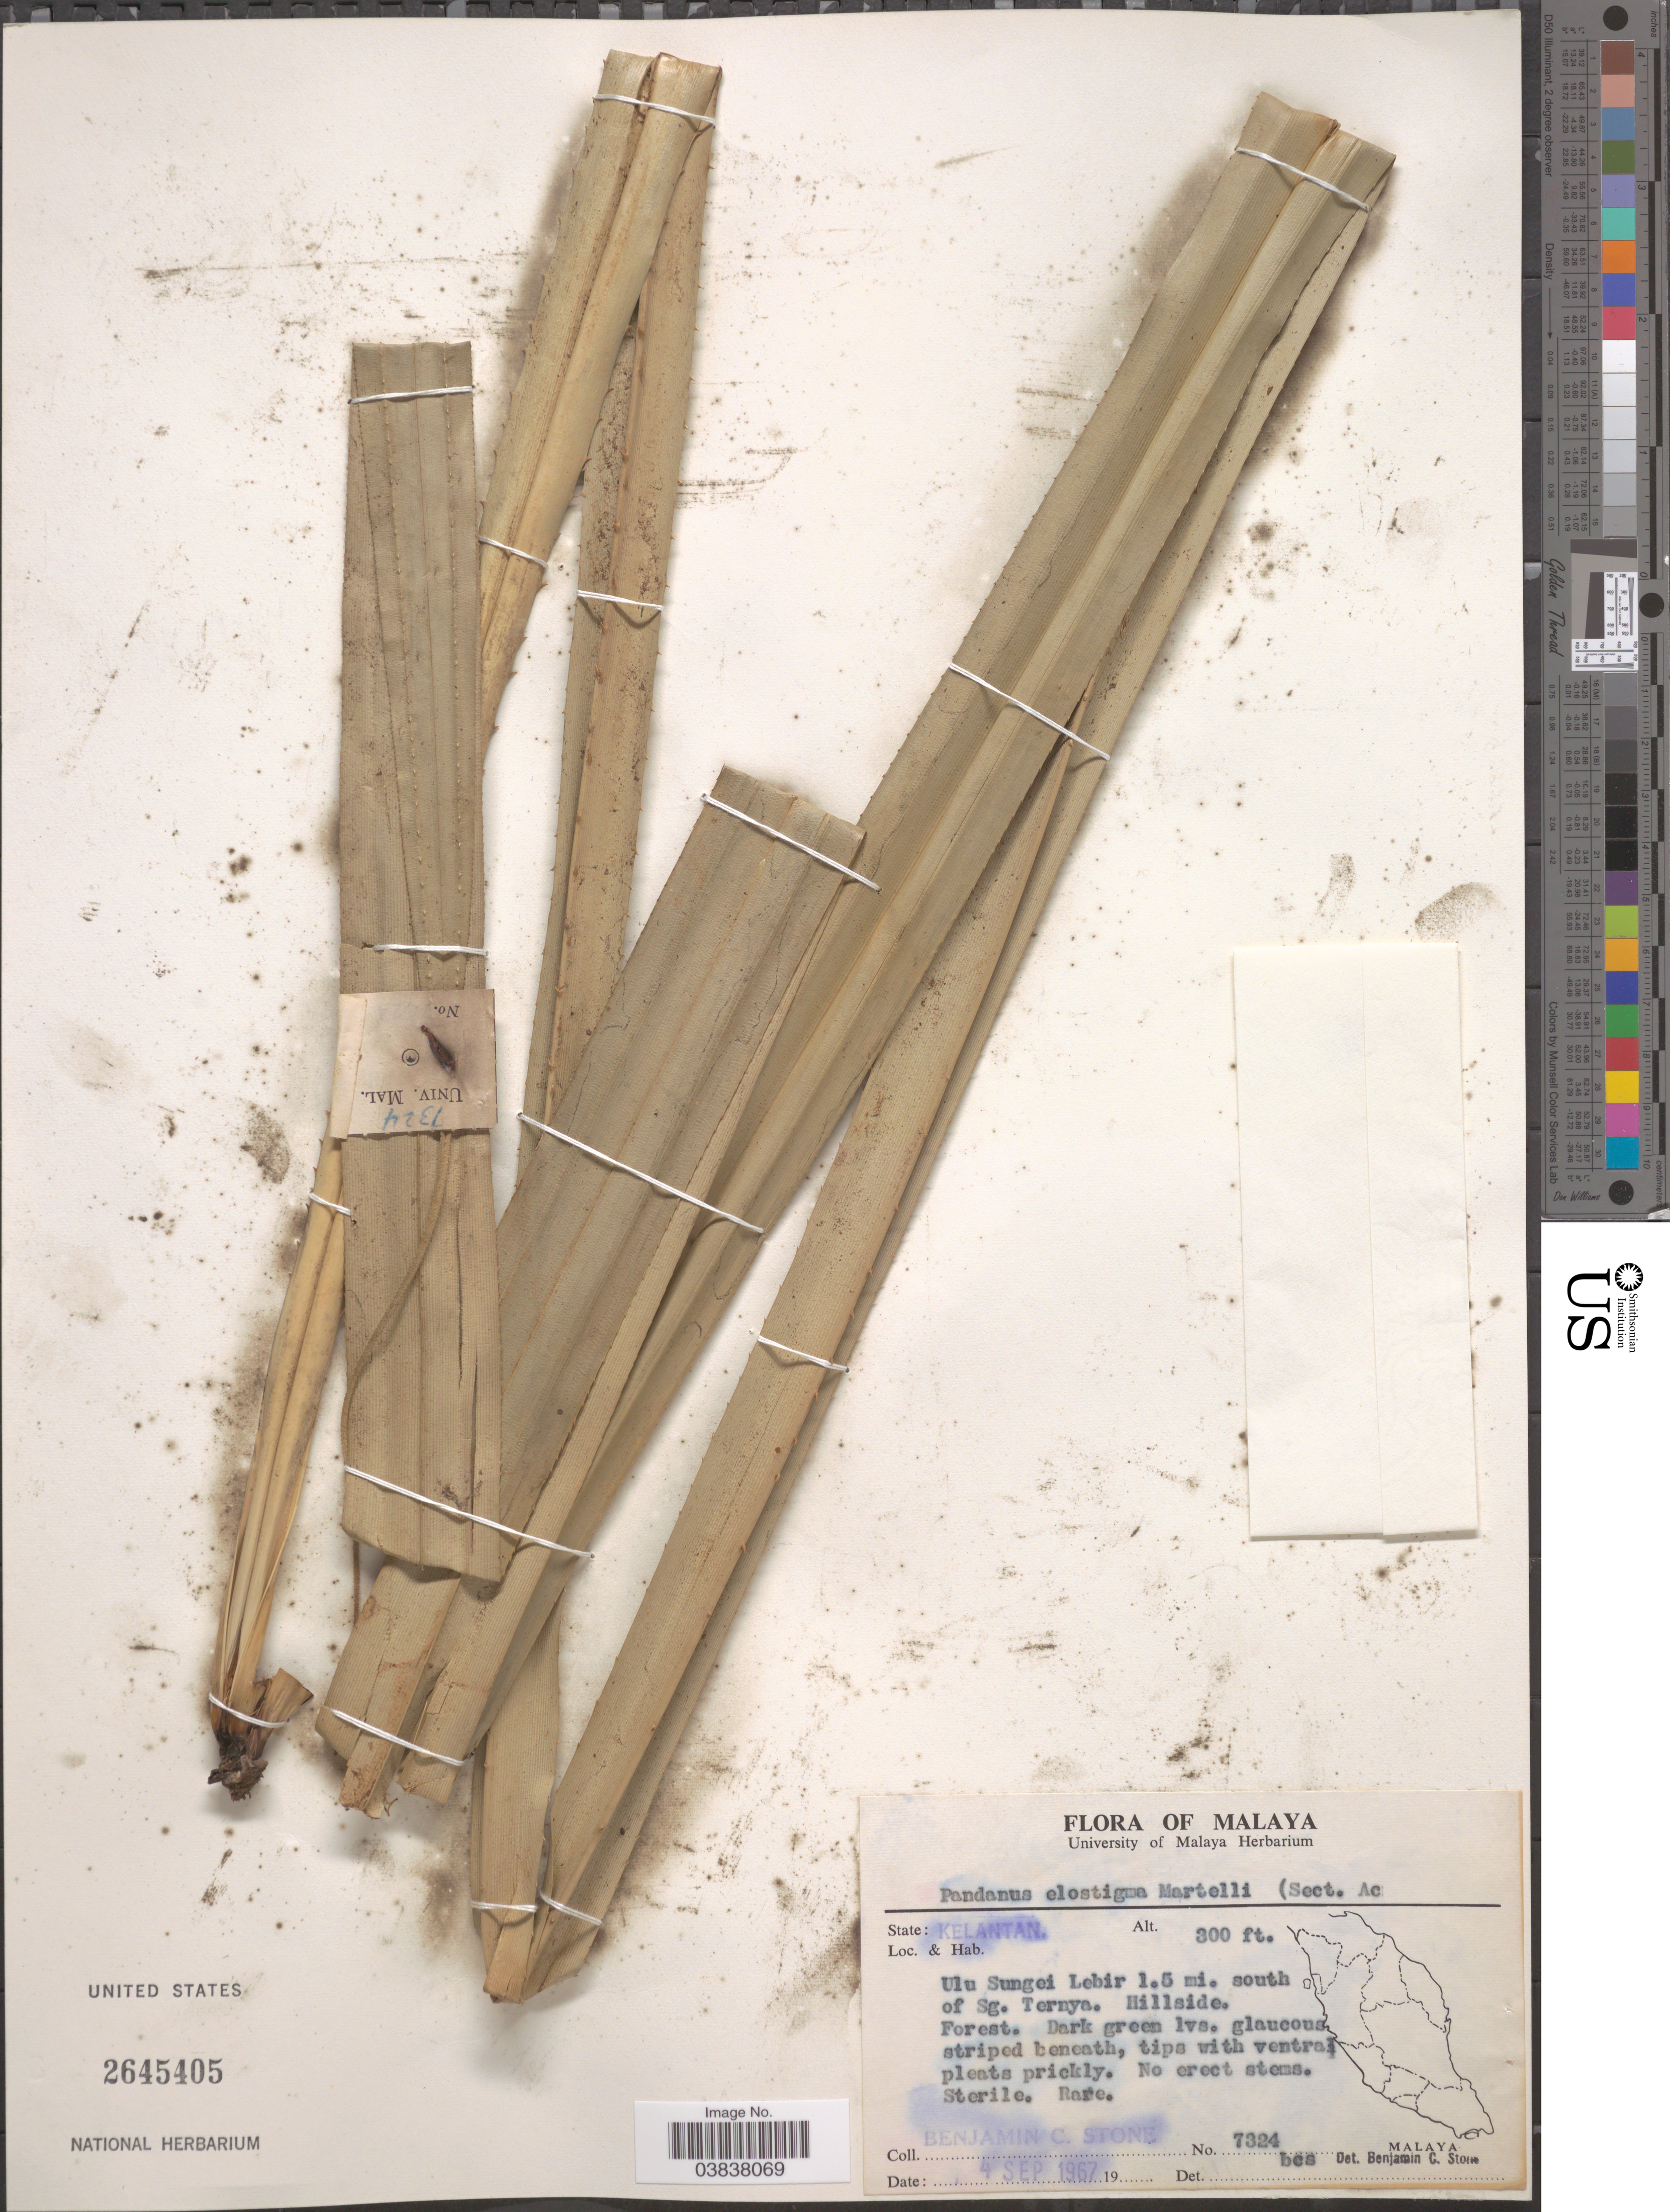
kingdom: Plantae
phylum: Tracheophyta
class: Liliopsida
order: Pandanales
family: Pandanaceae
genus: Pandanus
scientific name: Pandanus elostigma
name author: Martelli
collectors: B. C. Stone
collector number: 7324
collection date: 1967-09-04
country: Malaysia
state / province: Kelantan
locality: Malaya. Ulu Sungei Lebir 1.5 mi. south of Sg. Ternya. Hillside.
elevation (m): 91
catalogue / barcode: US 2645405